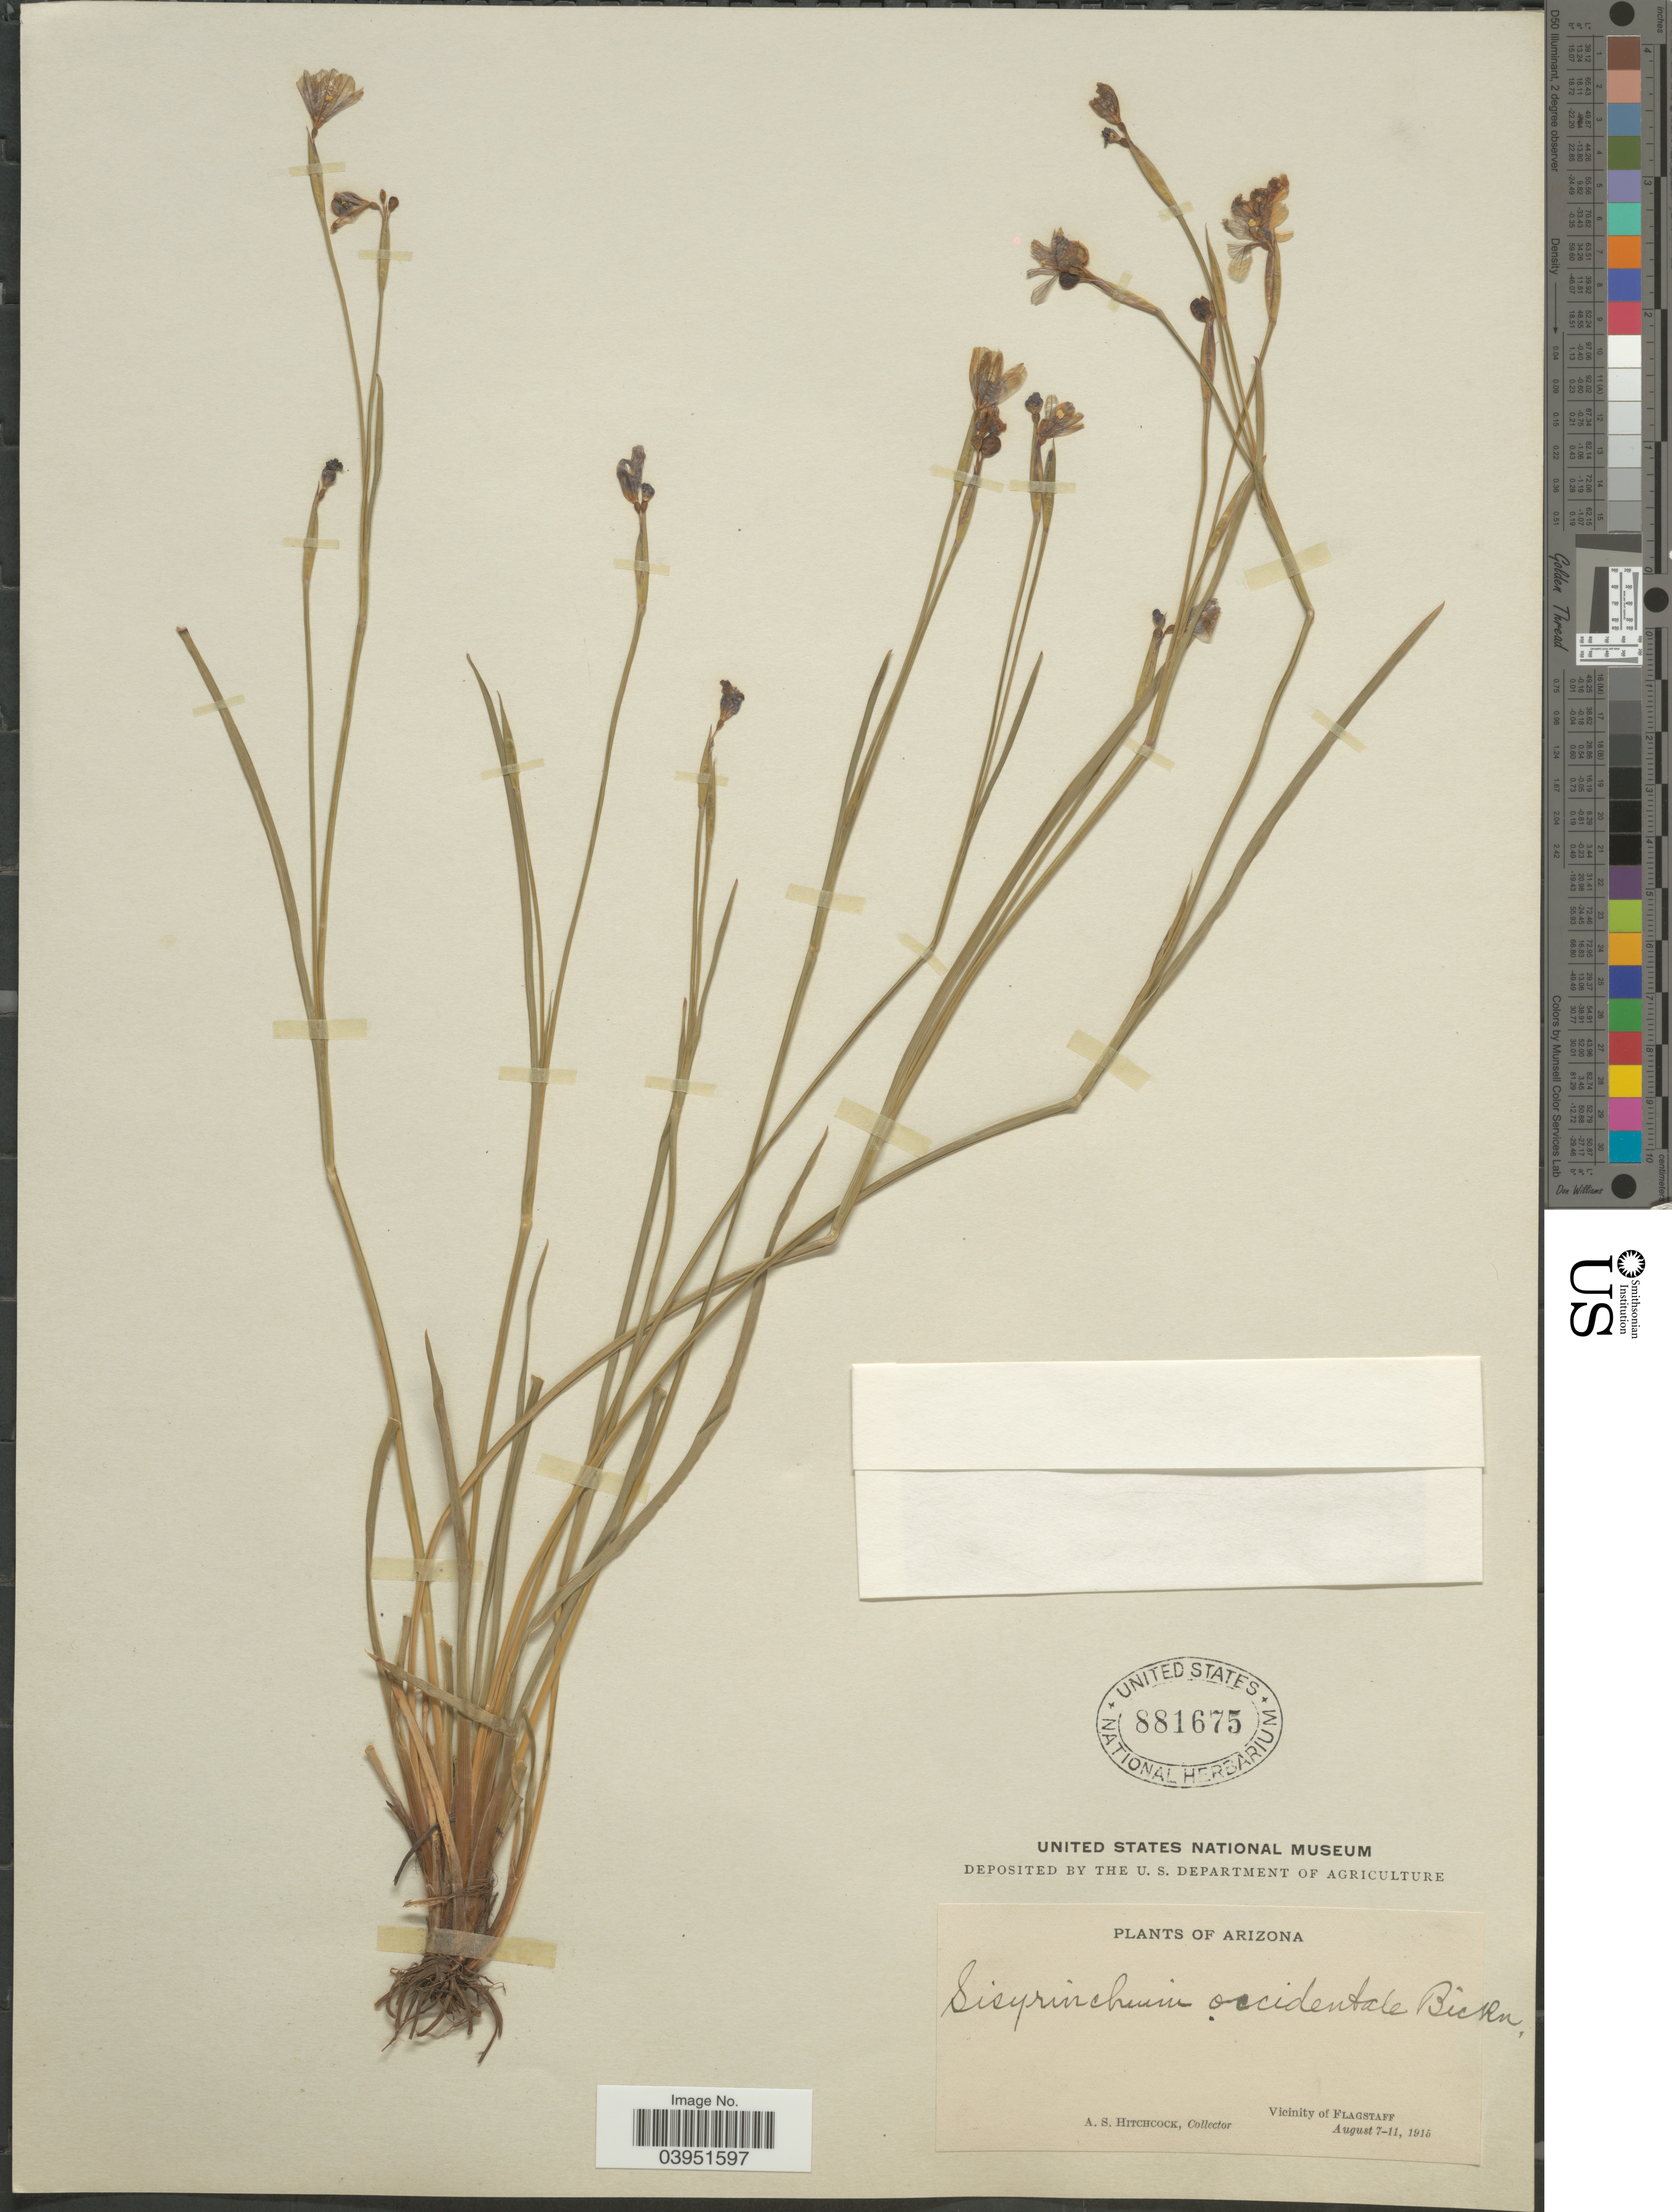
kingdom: Plantae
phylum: Tracheophyta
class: Liliopsida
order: Asparagales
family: Iridaceae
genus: Sisyrinchium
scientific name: Sisyrinchium occidentale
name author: E.P. Bicknell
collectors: A. S. Hitchcock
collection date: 1915-08-07/1915-08-11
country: United States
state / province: Arizona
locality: Vicinity of Flagstaff.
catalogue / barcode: US 881675